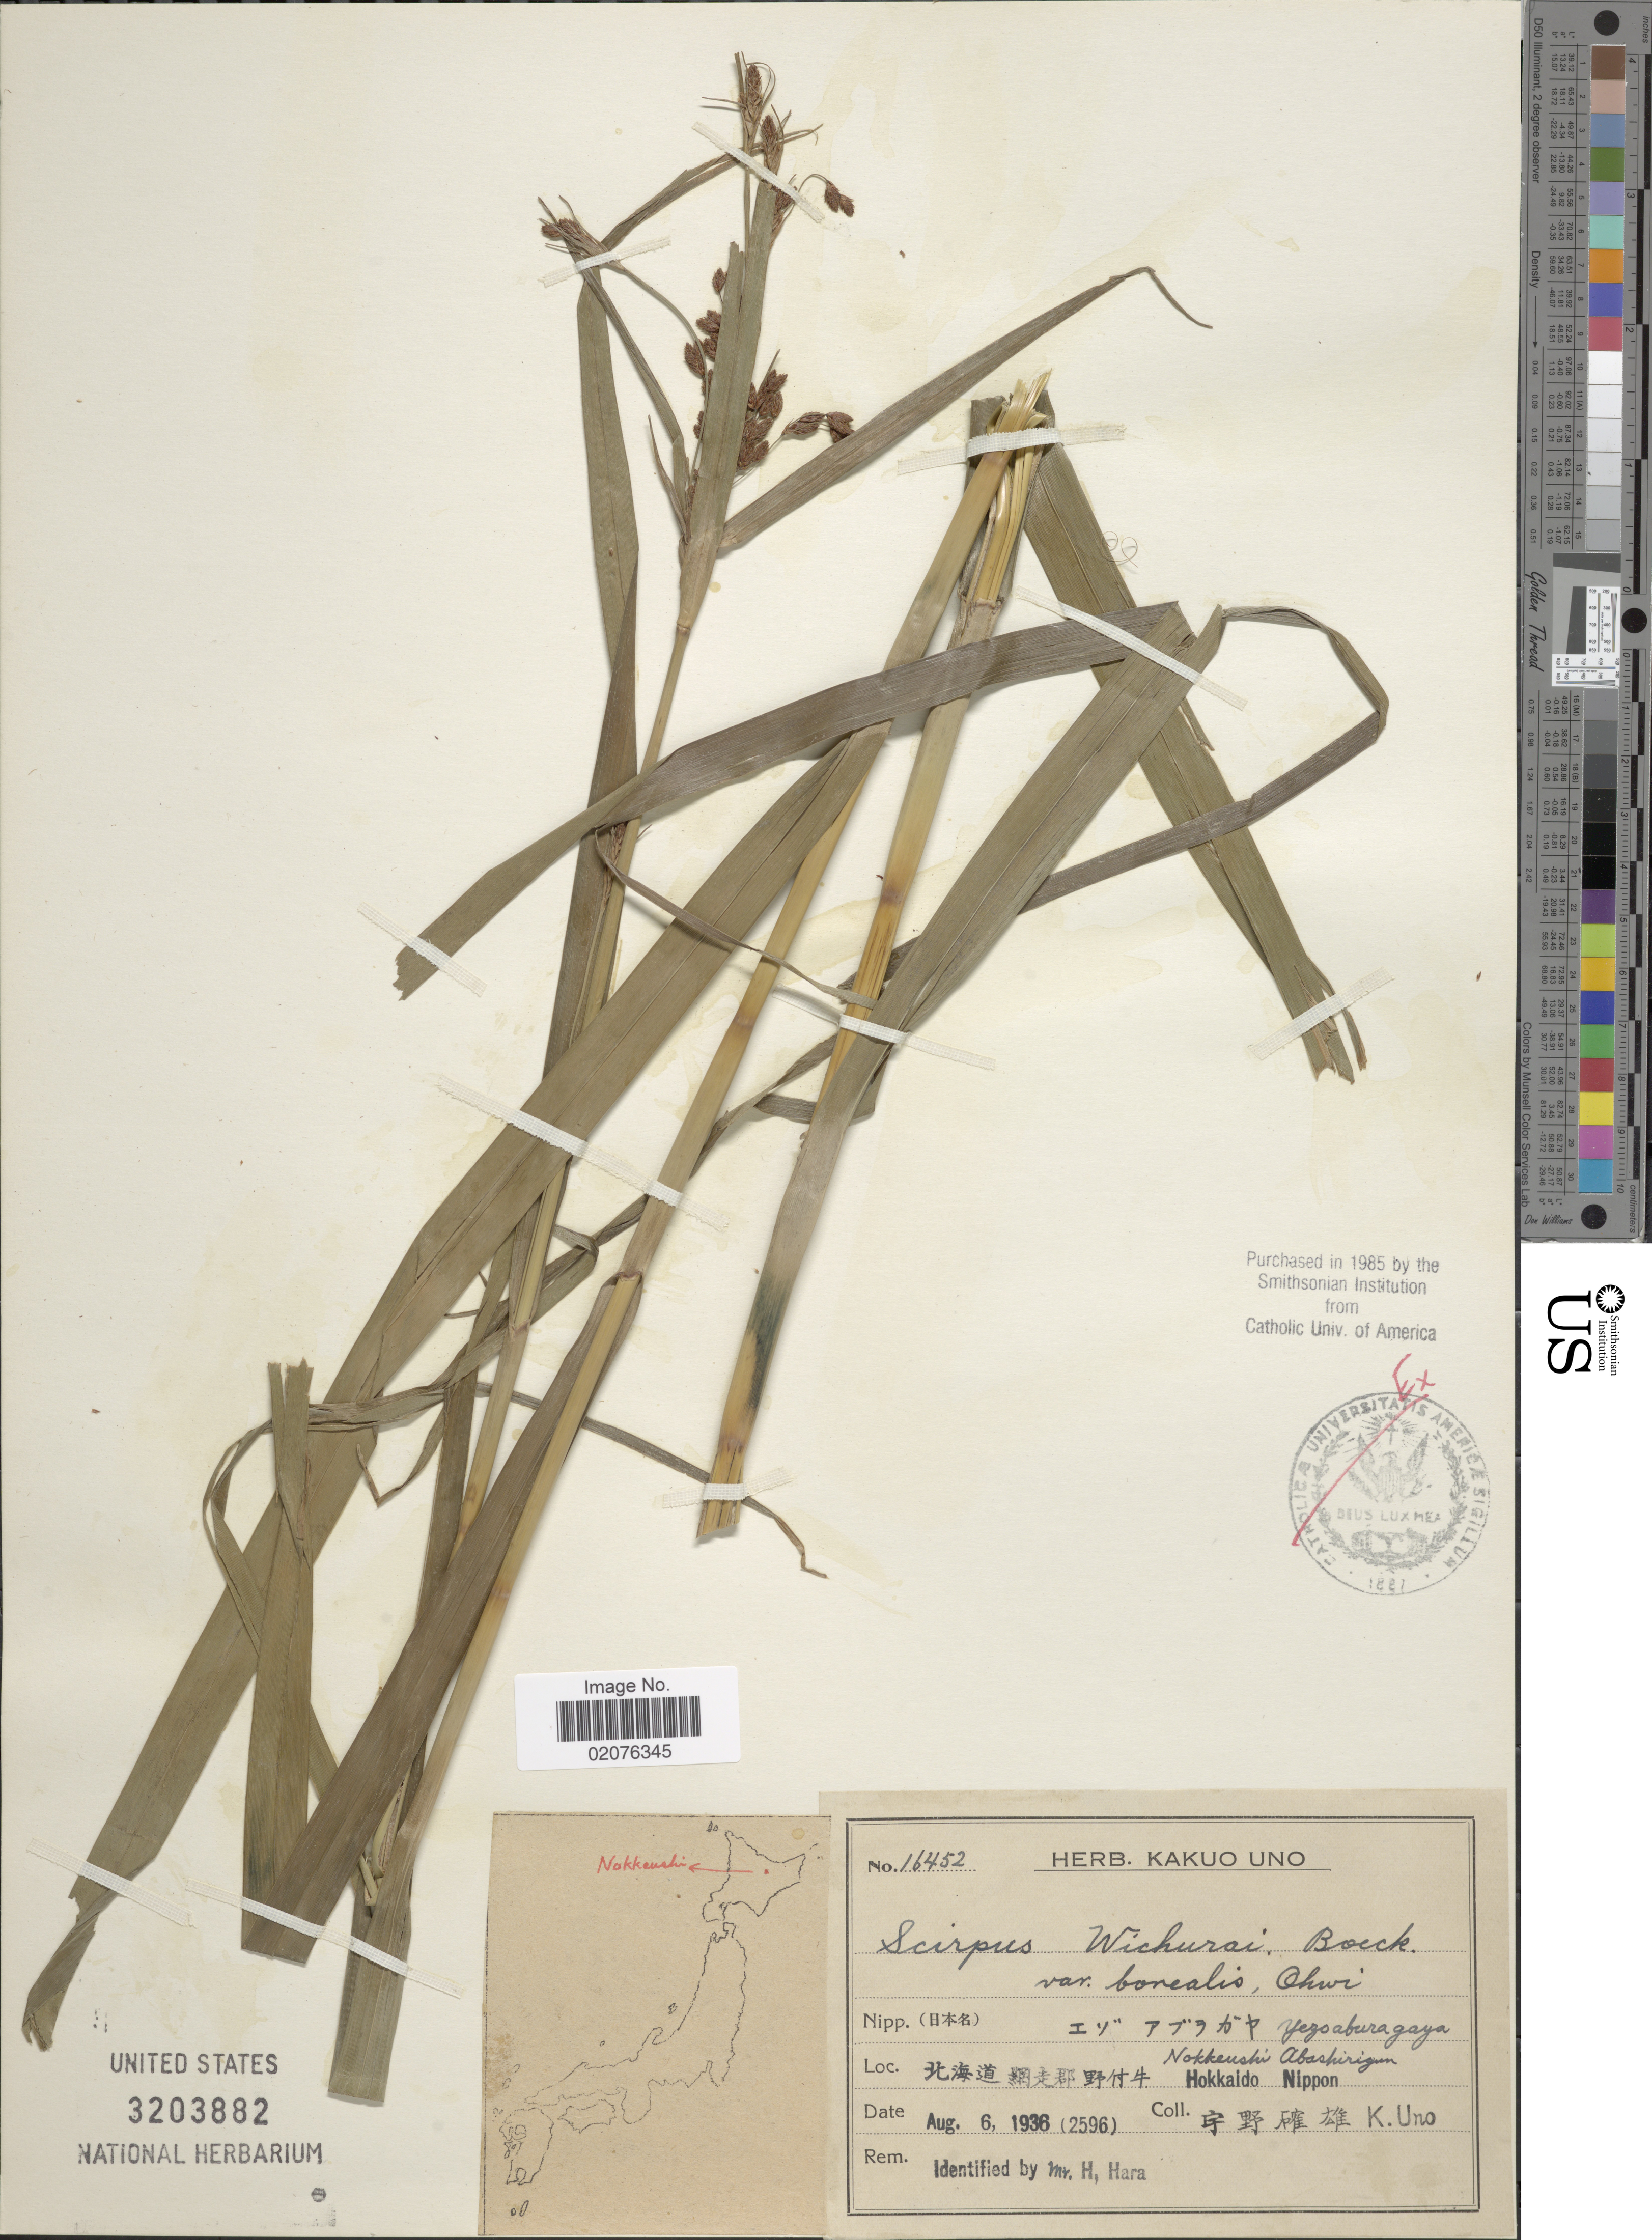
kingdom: Plantae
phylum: Tracheophyta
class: Liliopsida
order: Poales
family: Cyperaceae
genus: Scirpus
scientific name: Scirpus wichurae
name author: Boeckeler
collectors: K. Uno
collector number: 16452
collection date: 1936-08-06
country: Japan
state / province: Hokkaidō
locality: Nokkenshi Abashirigun Nippon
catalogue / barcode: US 3203882